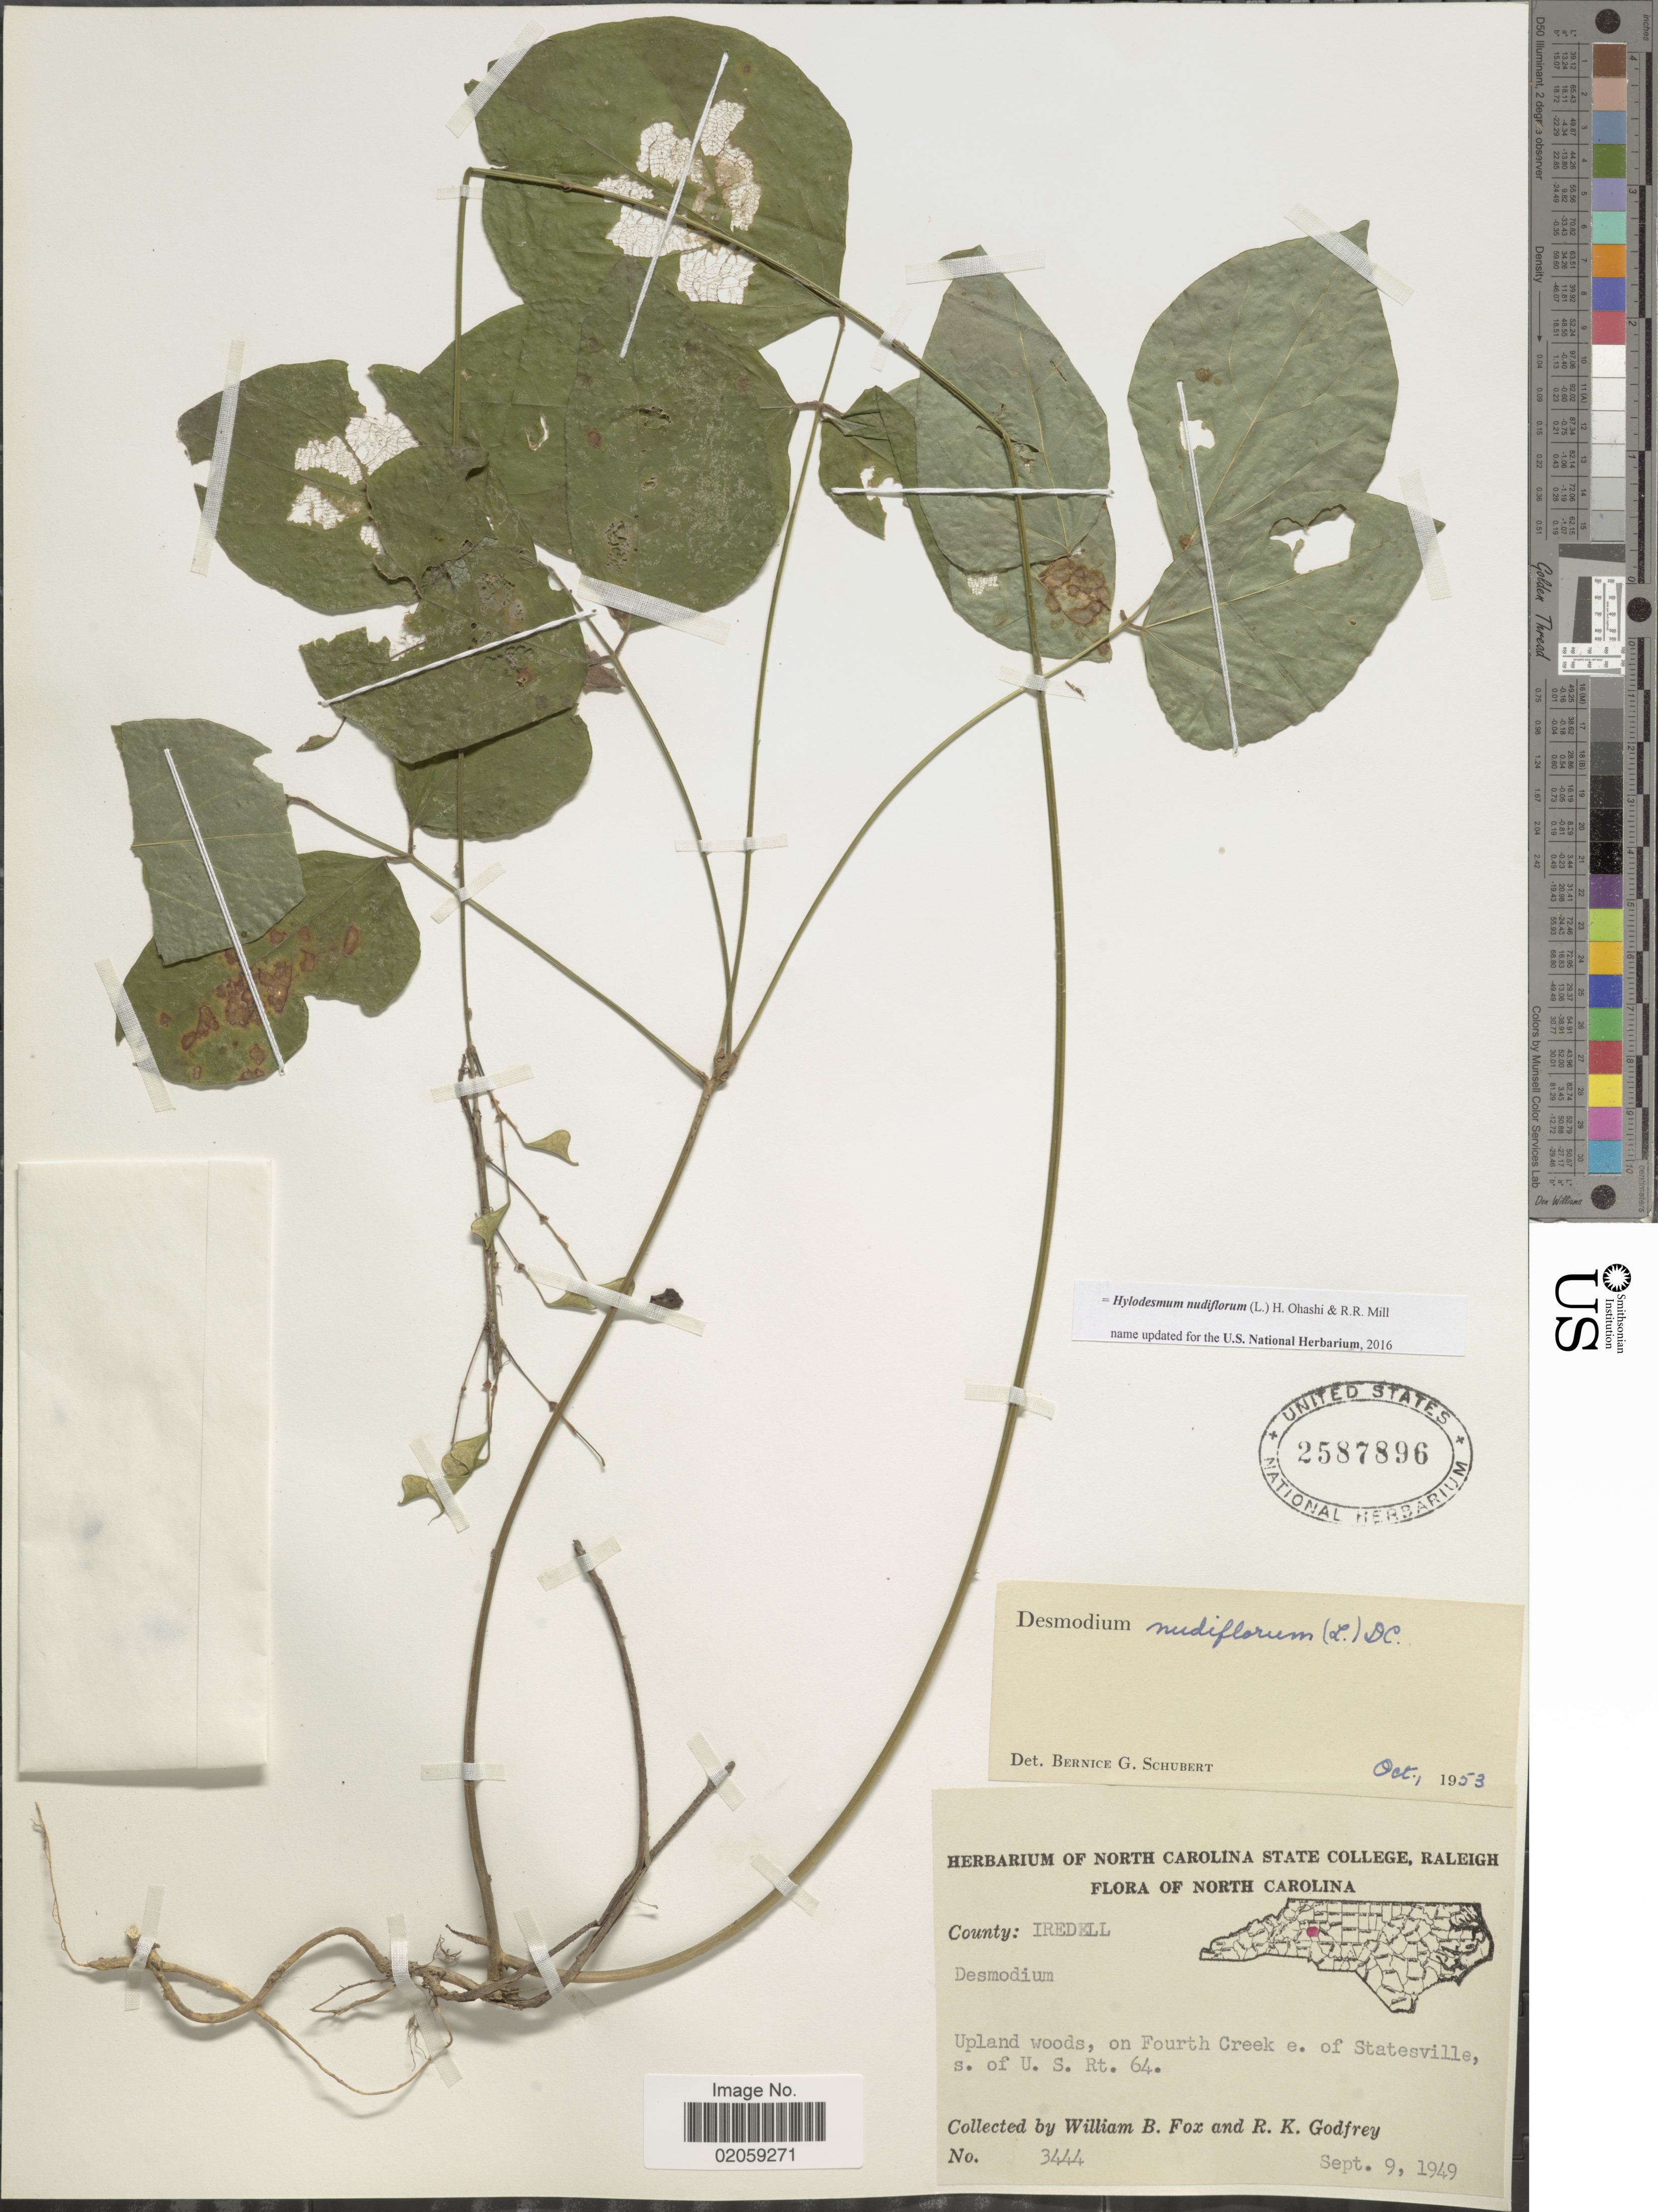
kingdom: Plantae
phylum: Tracheophyta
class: Magnoliopsida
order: Fabales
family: Fabaceae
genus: Hylodesmum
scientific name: Hylodesmum nudiflorum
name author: (L.) H. Ohashi & R.R. Mill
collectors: W. B. Fox & R. K. Godfrey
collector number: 3444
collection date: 1949-09-09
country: United States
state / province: North Carolina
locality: County Iredell, Fourth Creek e. of Statesville, s. of U.S. Rt. 64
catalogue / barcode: US 2587896